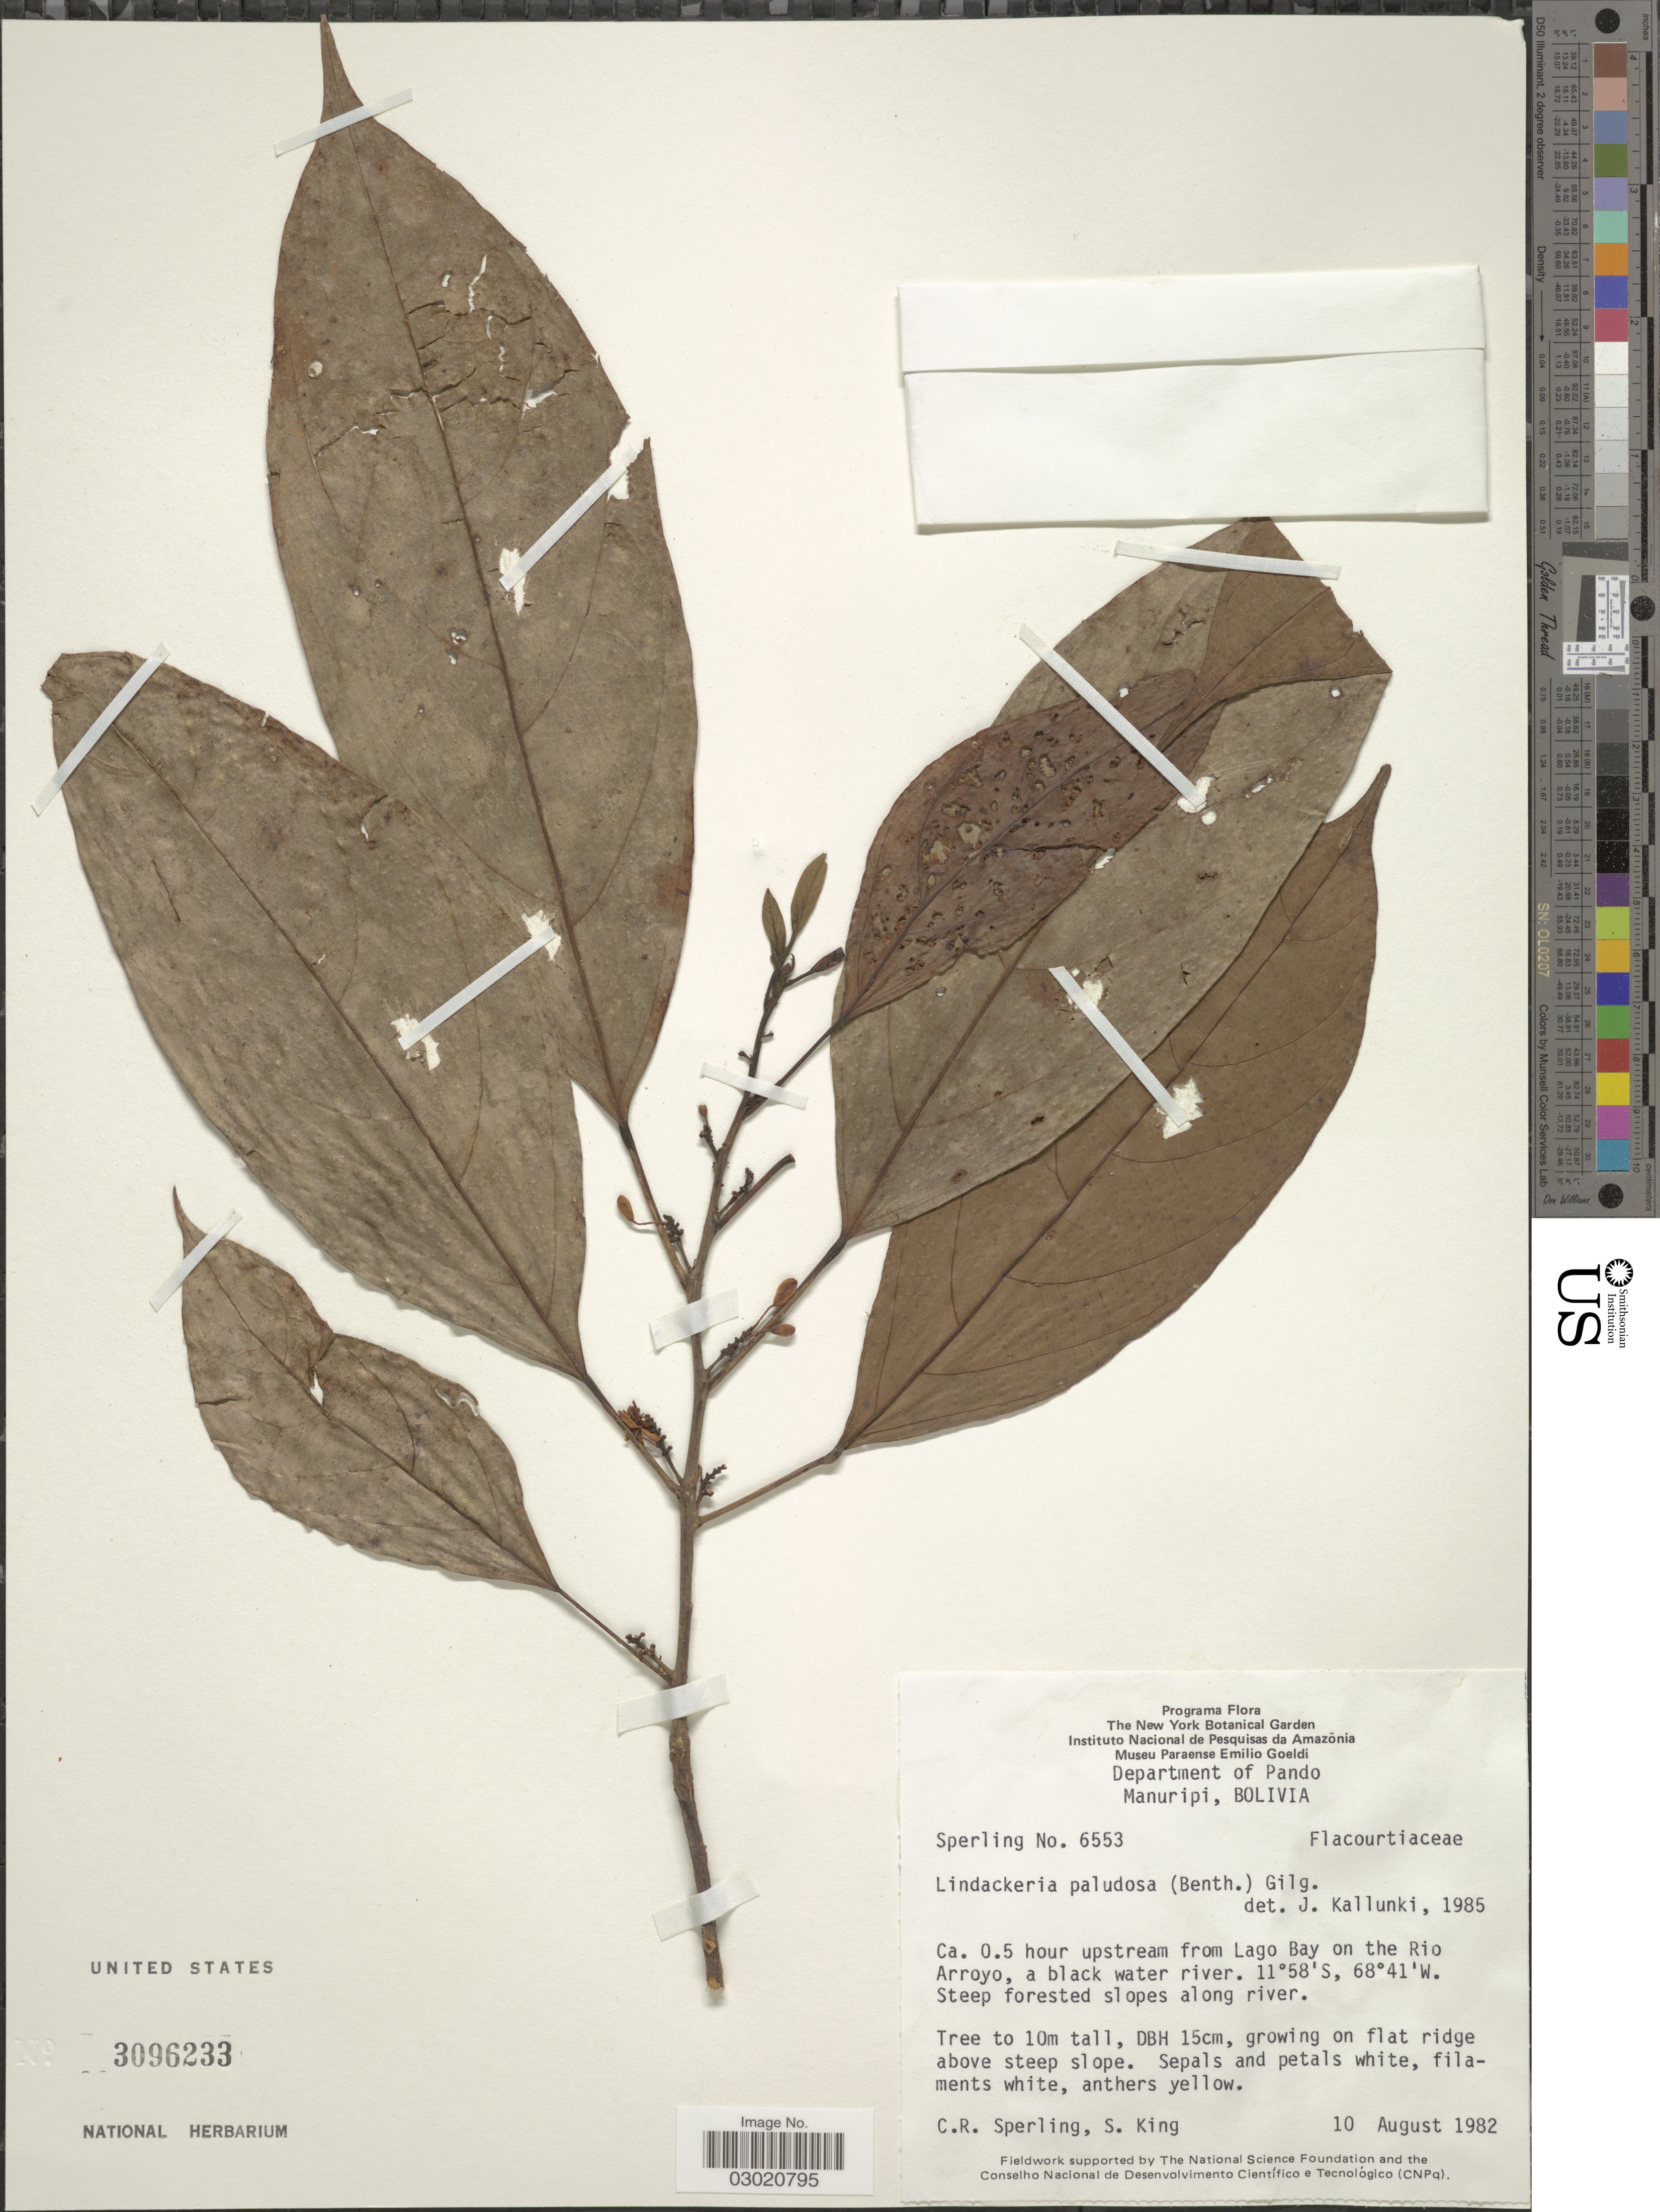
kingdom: Plantae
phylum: Tracheophyta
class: Magnoliopsida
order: Malpighiales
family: Achariaceae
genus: Lindackeria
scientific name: Lindackeria paludosa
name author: (Benth.) Gilg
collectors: C. R. Sperling & S. King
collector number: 6553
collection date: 1982-08-10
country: Bolivia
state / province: Pando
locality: Department of Pando, Manuripi, Ca. 0.5 hour upstream from Lago Bay on the Rio Arroyo, a black water river.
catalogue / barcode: US 3096233